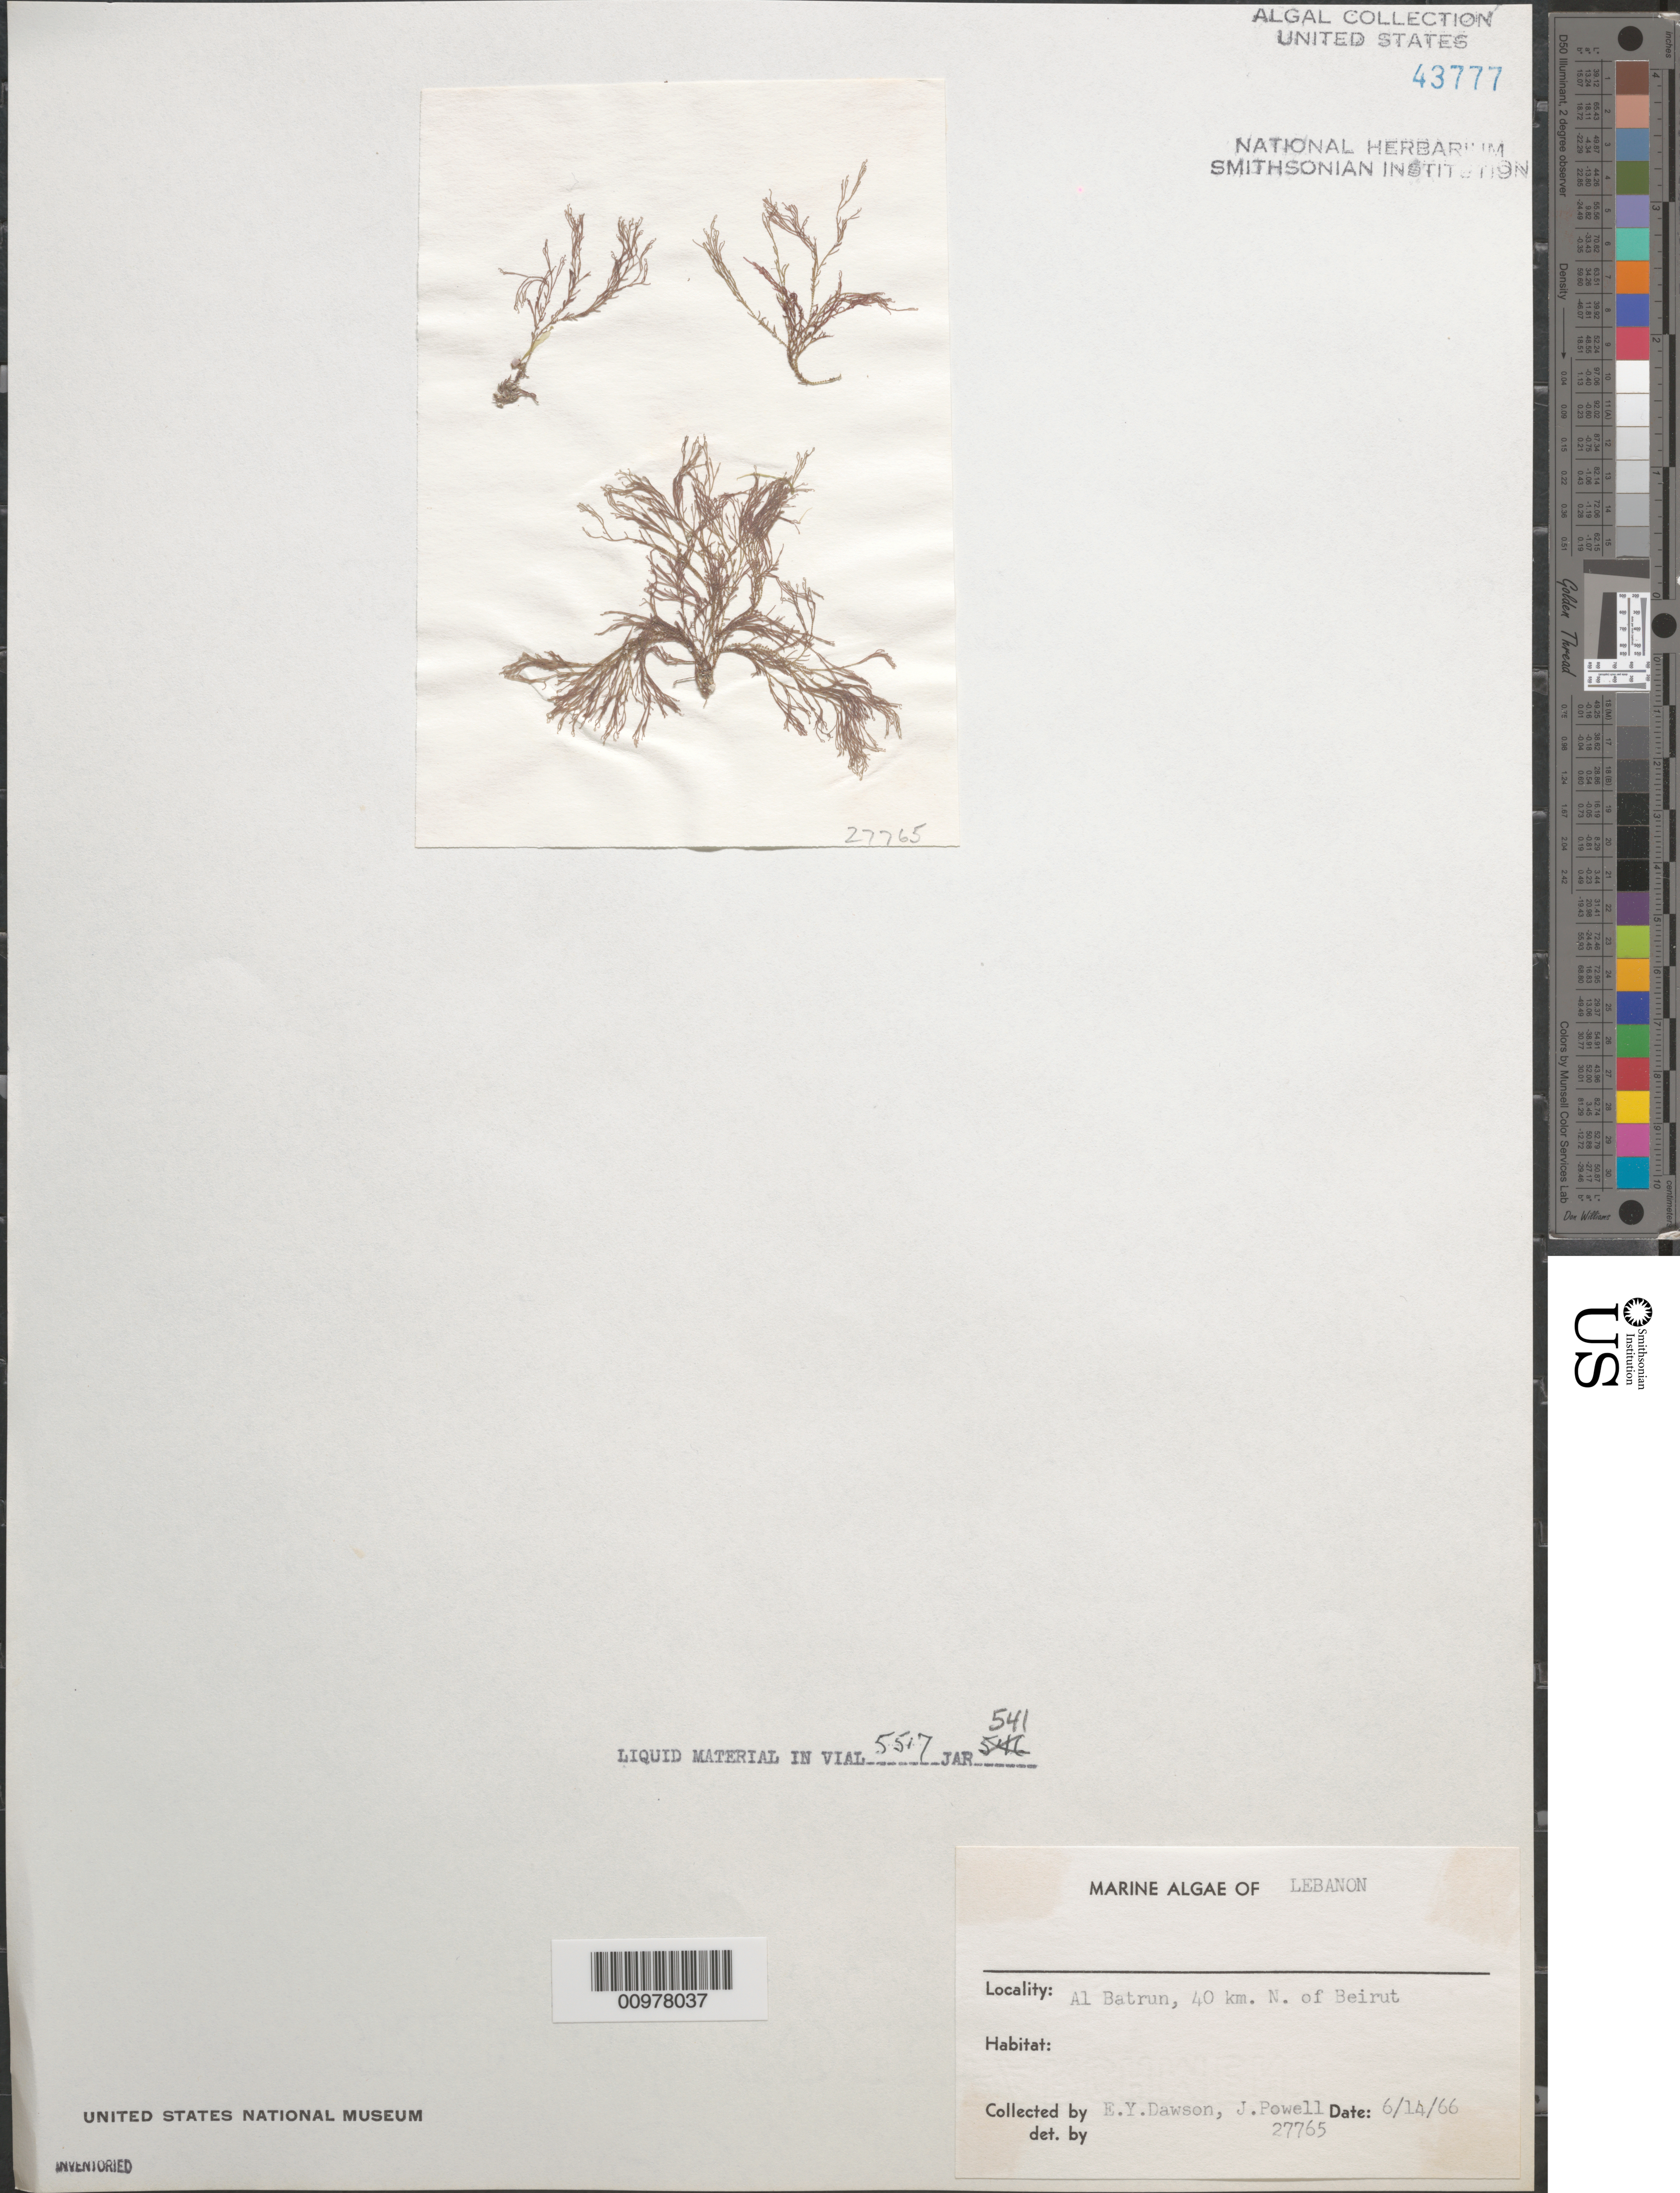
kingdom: Plantae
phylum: Rhodophyta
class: Florideophyceae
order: Ceramiales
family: Ceramiaceae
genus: Ceramium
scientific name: Ceramium ciliatum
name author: (J. Ellis) Ducluzeau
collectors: E. Y. Dawson & J. Powell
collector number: EYD 27765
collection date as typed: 14 Jun 1966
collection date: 1966-06-14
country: Lebanon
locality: Al Batrun, 40 km north of Beirut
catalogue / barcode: US 43777